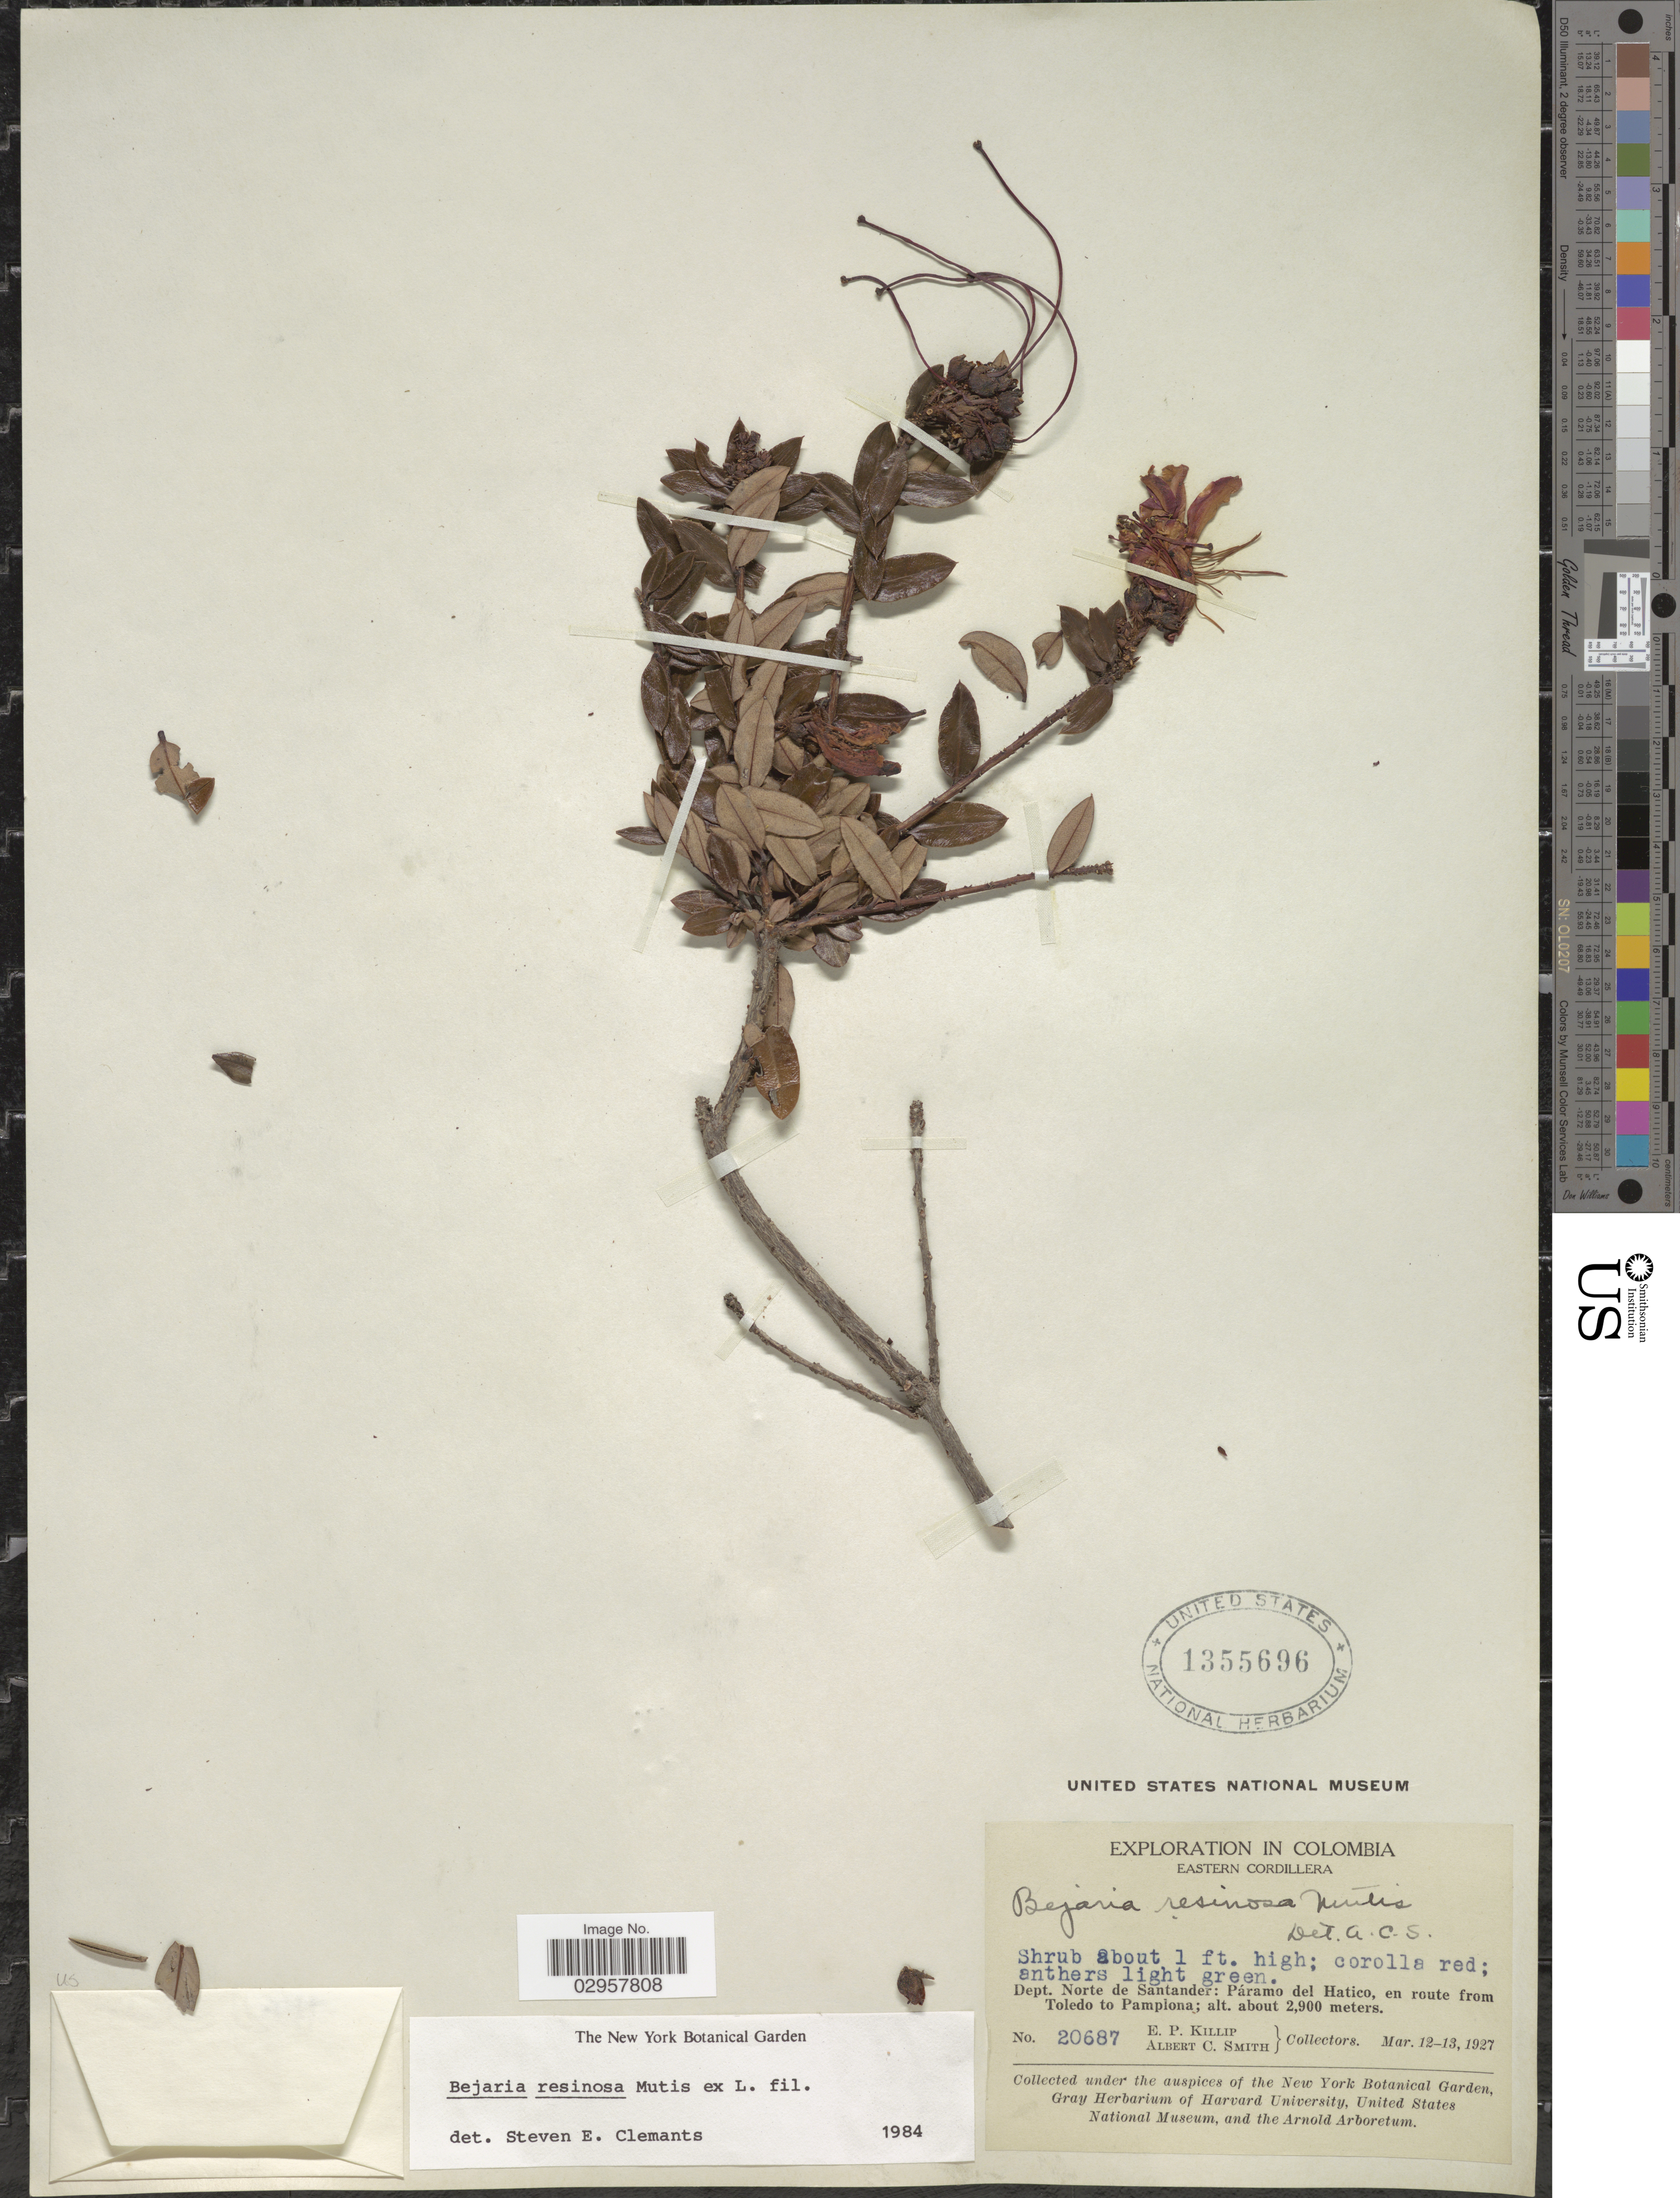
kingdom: Plantae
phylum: Tracheophyta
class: Magnoliopsida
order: Ericales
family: Ericaceae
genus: Befaria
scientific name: Befaria resinosa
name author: Mutis ex L. f.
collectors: E. P. Killip & A. C. Smith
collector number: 20687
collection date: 1927-03-12/1927-03-13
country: Colombia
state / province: Norte de Santander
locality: Eastern Cordillera. Dept. Norte de Santander: Páramo del Hatico, en route from Toledo to Pamplona.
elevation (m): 2900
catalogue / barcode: US 1355696